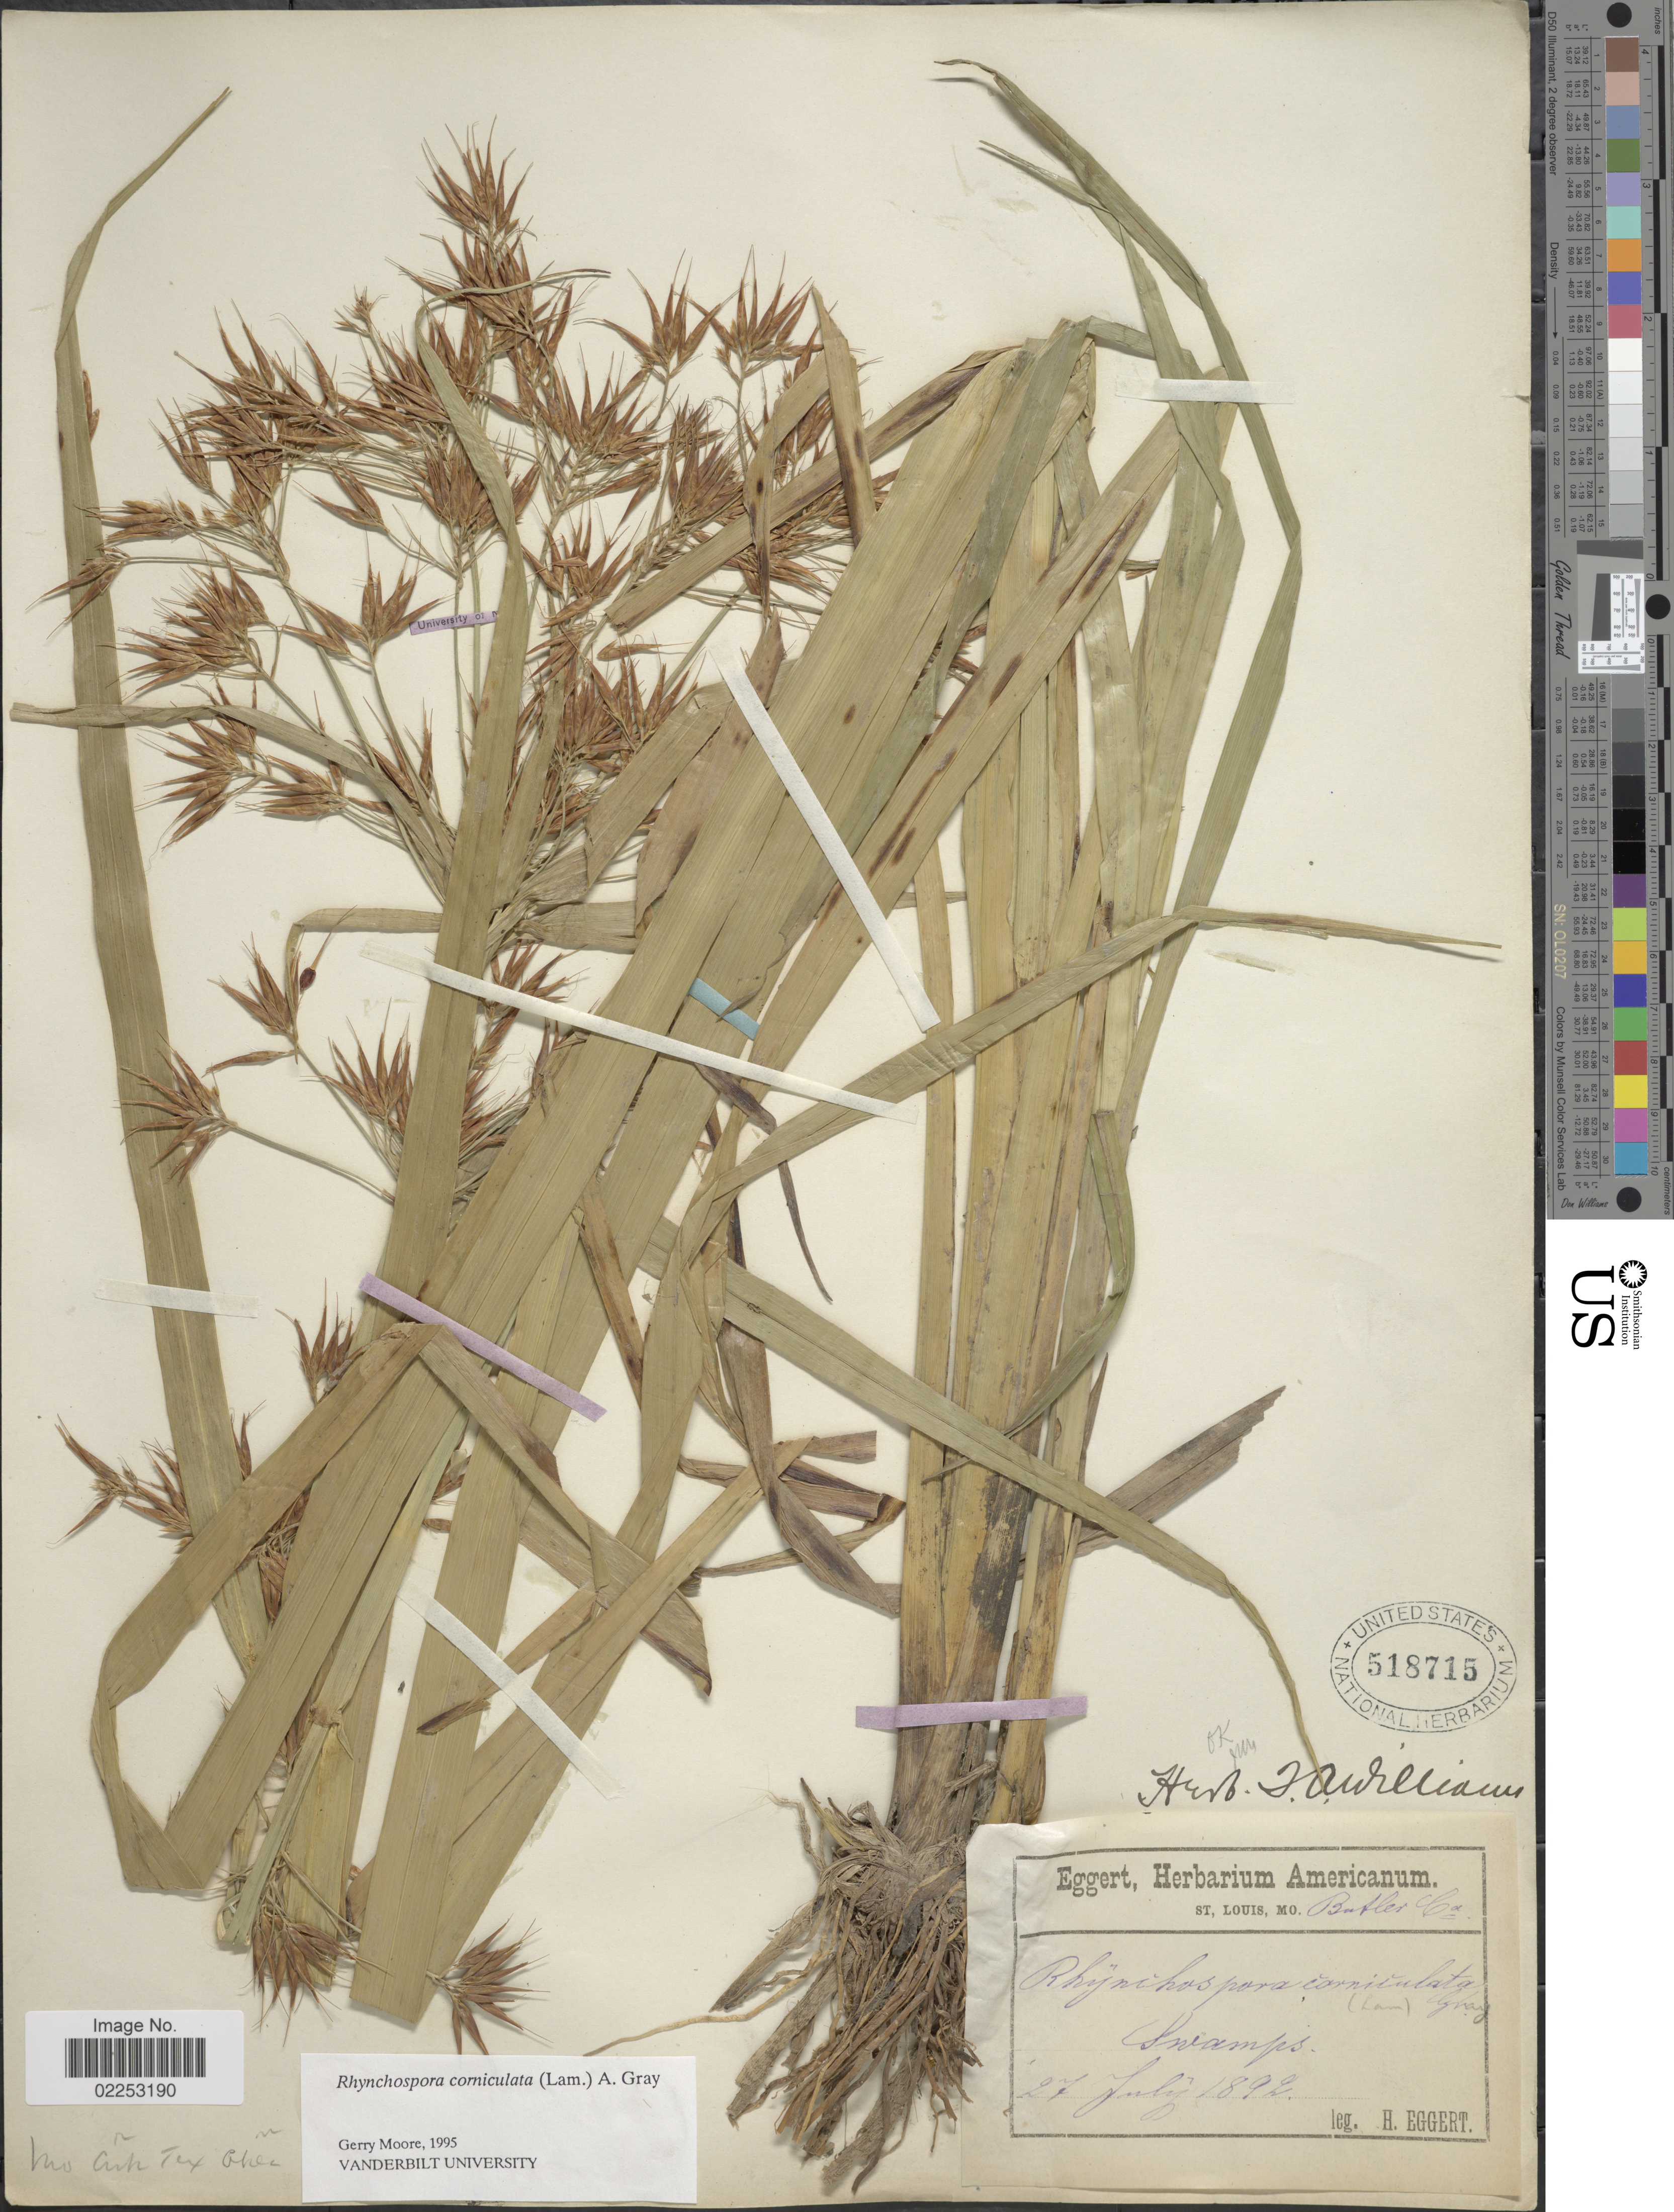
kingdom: Plantae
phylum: Tracheophyta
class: Liliopsida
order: Poales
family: Cyperaceae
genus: Rhynchospora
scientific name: Rhynchospora corniculata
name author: (Lam.) A. Gray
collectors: H. Eggert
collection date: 1892-07-27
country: United States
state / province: Missouri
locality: Butler Co.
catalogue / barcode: US 518715